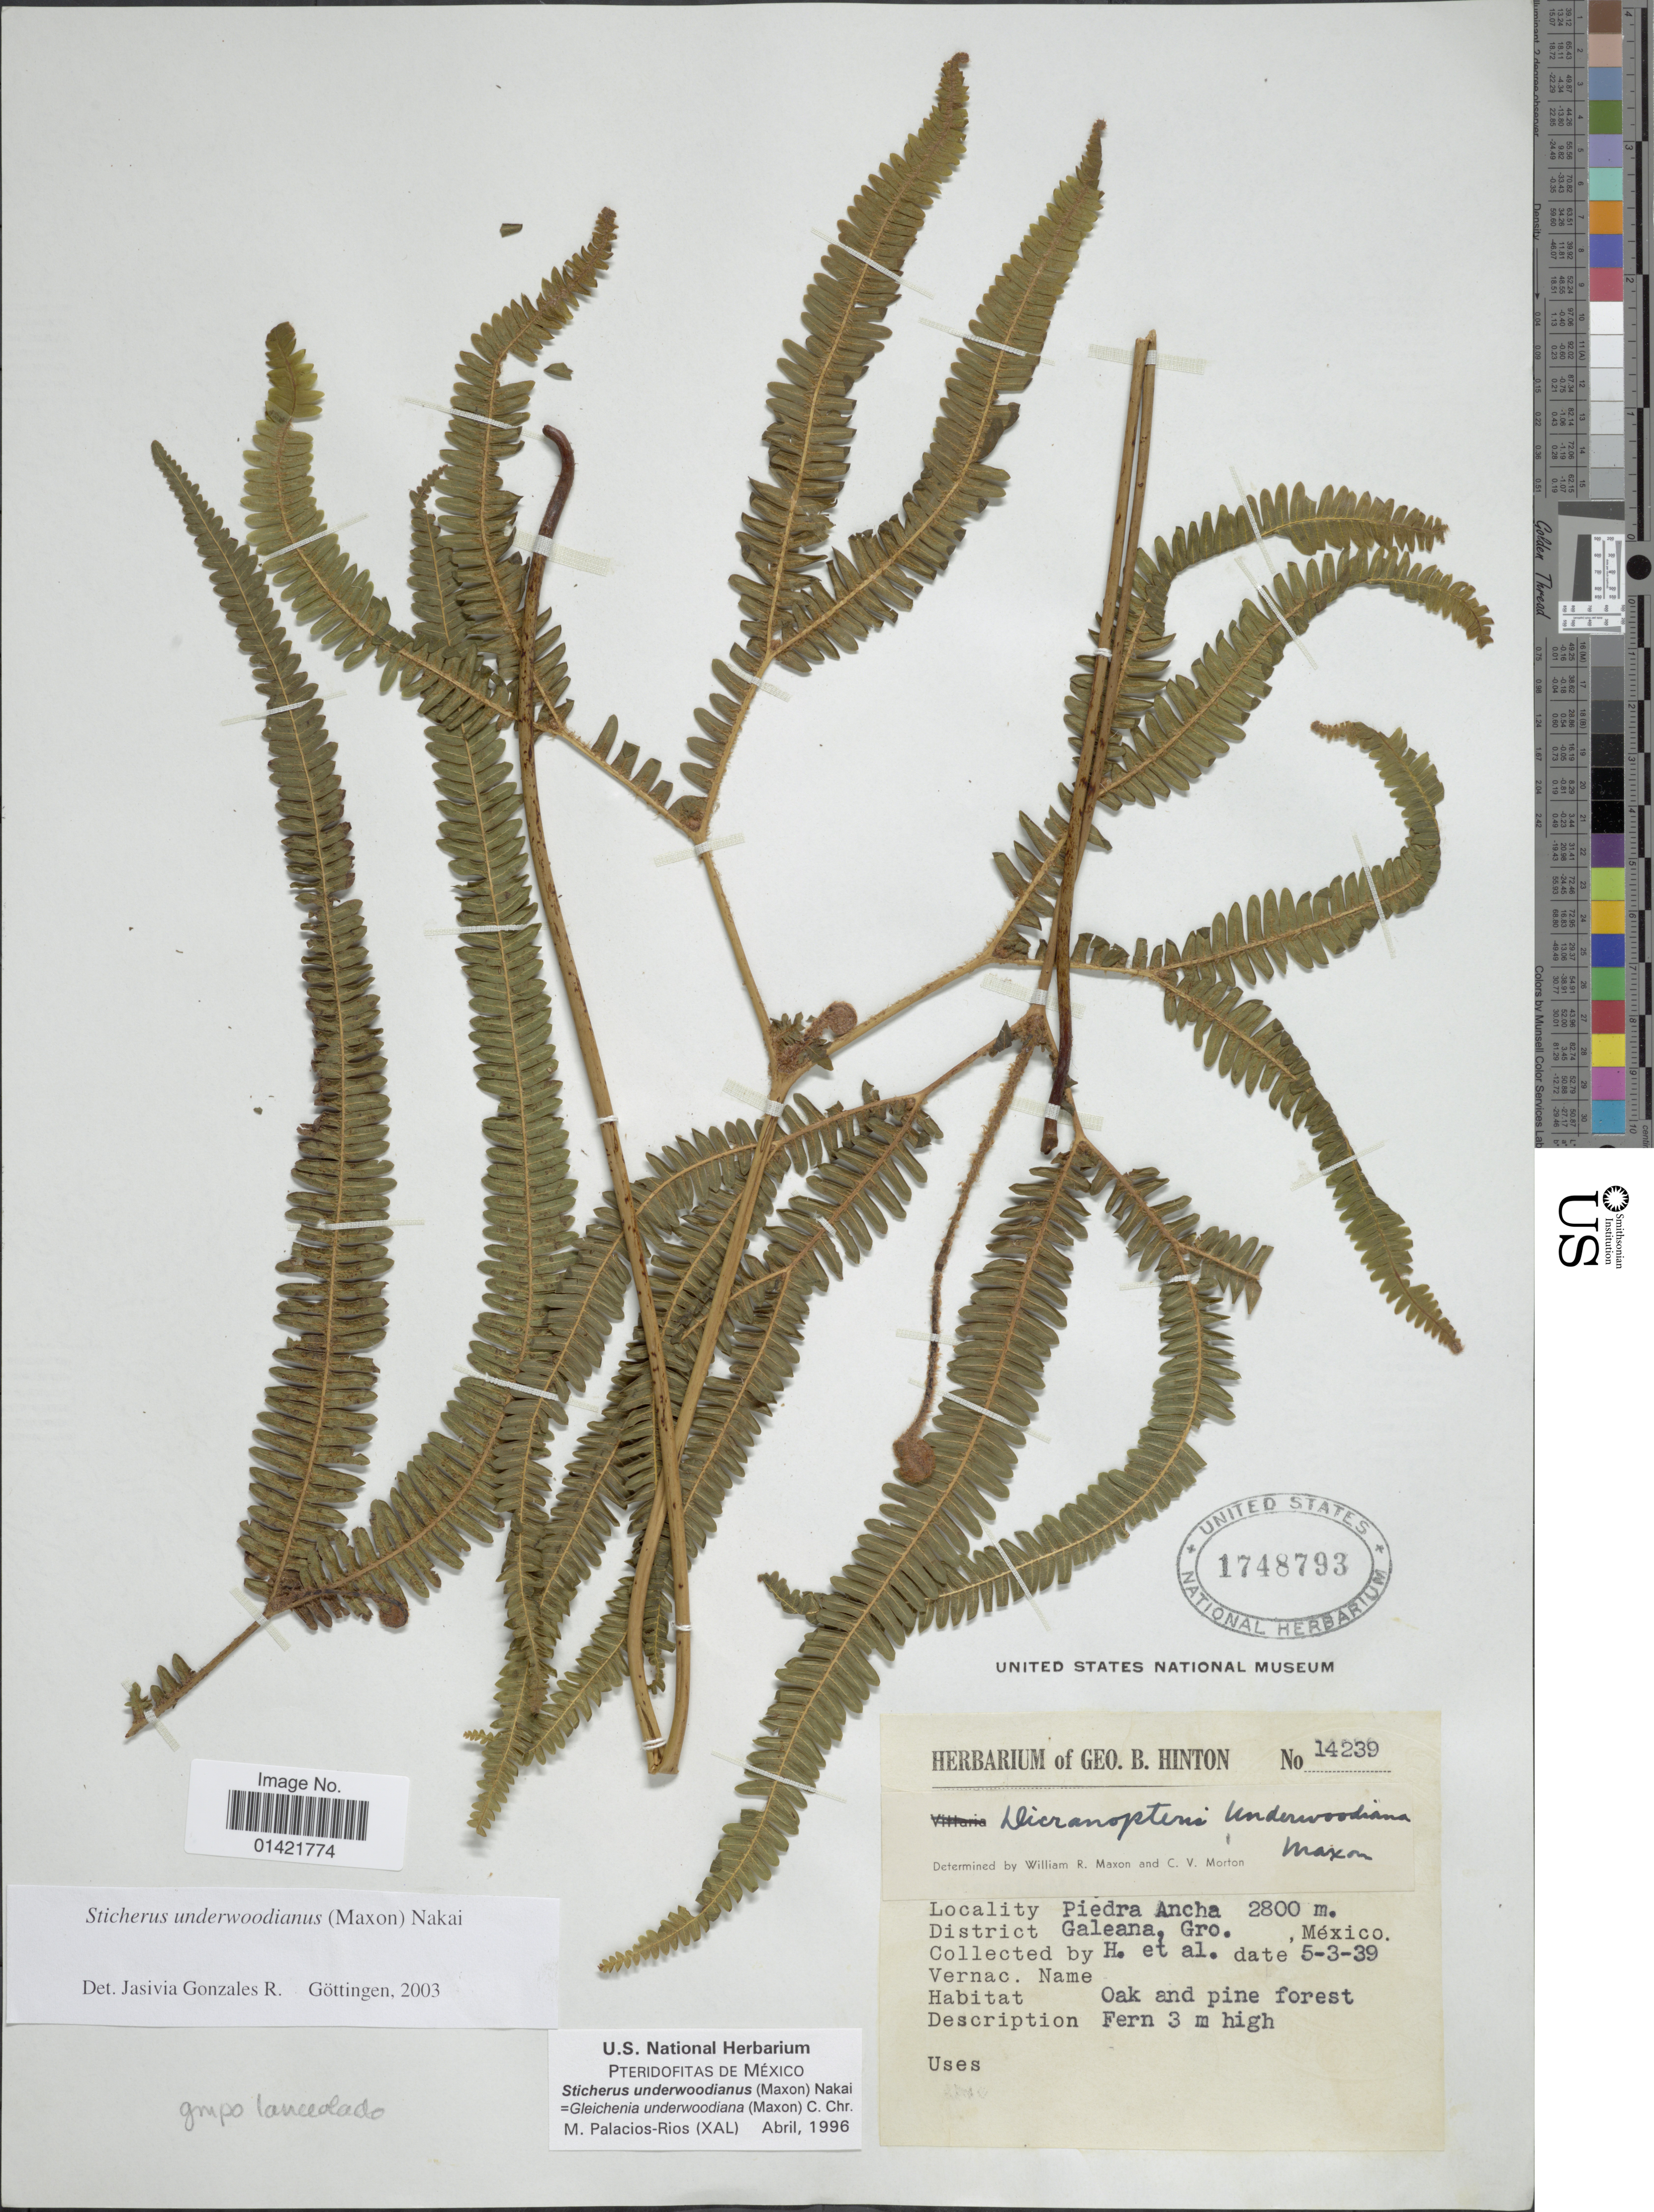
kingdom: Plantae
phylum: Tracheophyta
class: Polypodiopsida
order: Gleicheniales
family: Gleicheniaceae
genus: Sticherus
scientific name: Sticherus underwoodianus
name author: (Maxon) Nakai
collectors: G. B. Hinton & et al.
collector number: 14239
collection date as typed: Transcribed d/m/y: 5/3/39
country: Mexico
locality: Piedra Ancha. District Galeana, Gro.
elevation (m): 2800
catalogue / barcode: US 1748793